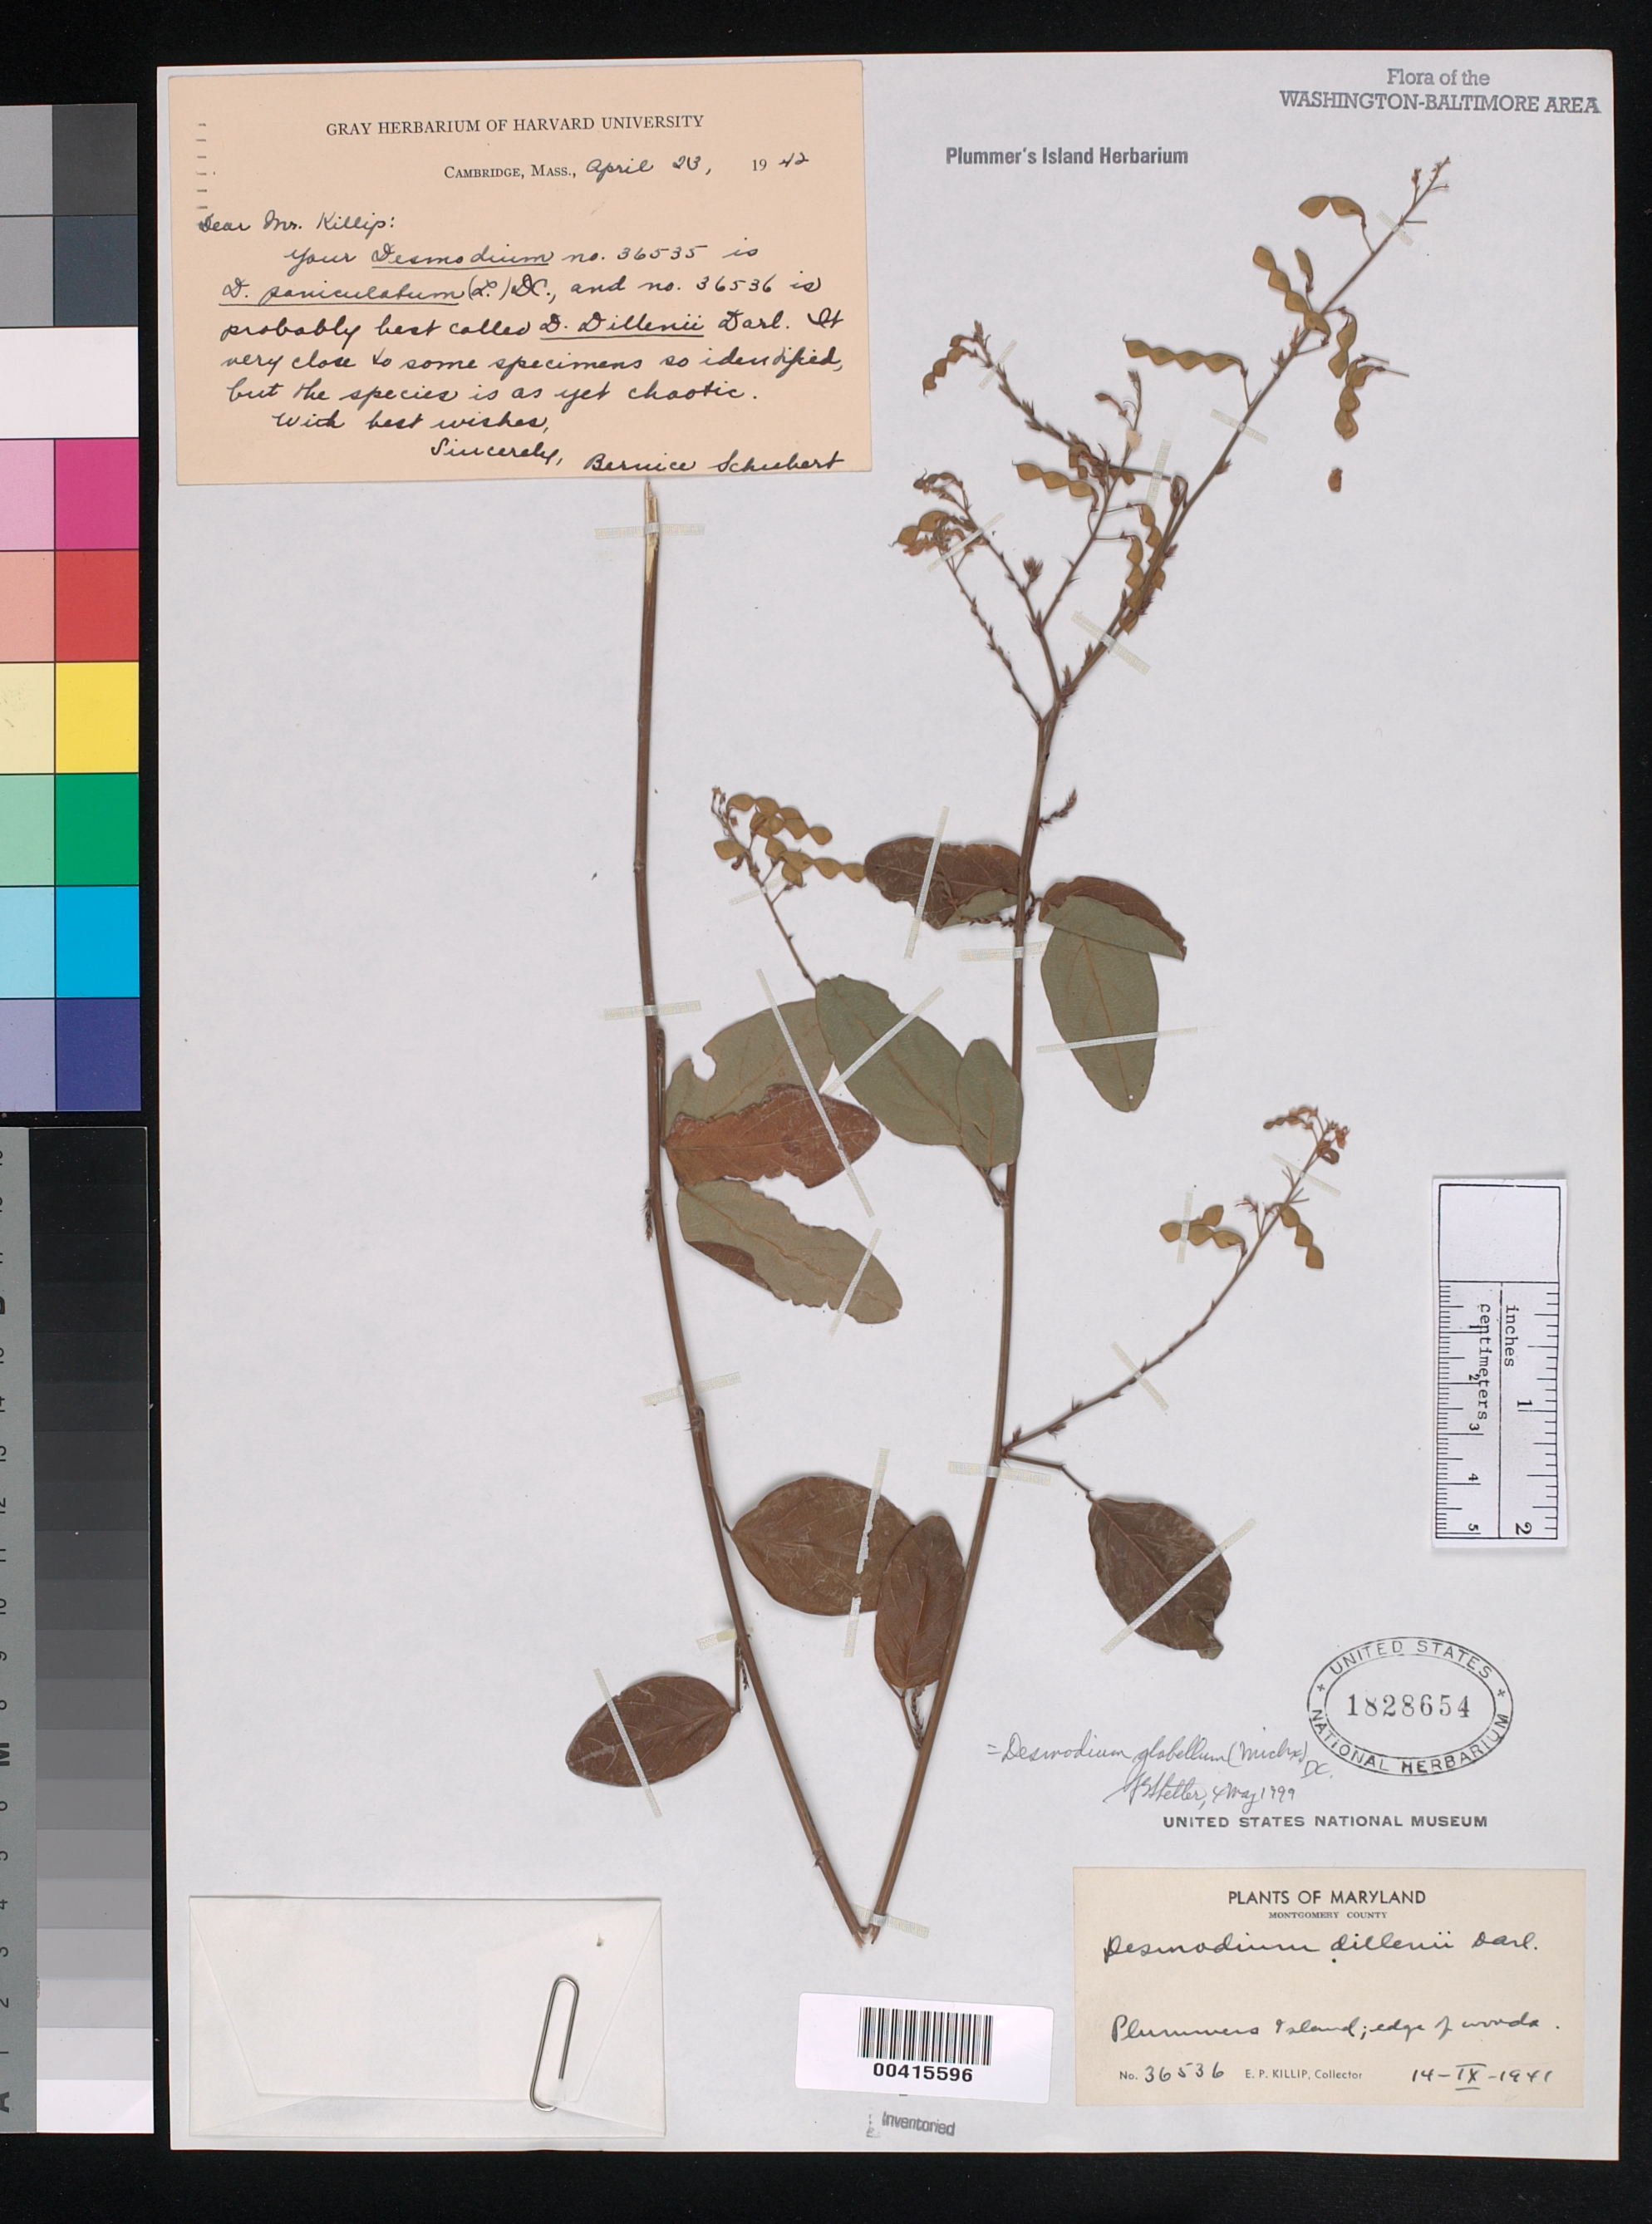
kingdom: Plantae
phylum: Tracheophyta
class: Magnoliopsida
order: Fabales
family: Fabaceae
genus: Desmodium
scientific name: Desmodium glabellum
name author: (Michx.) DC.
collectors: E. P. Killip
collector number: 36536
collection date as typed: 14 Sep 1941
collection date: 1941-09-14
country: United States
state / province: Maryland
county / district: Montgomery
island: Plummers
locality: Plummer's Island Plummers Island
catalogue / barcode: US 1828654